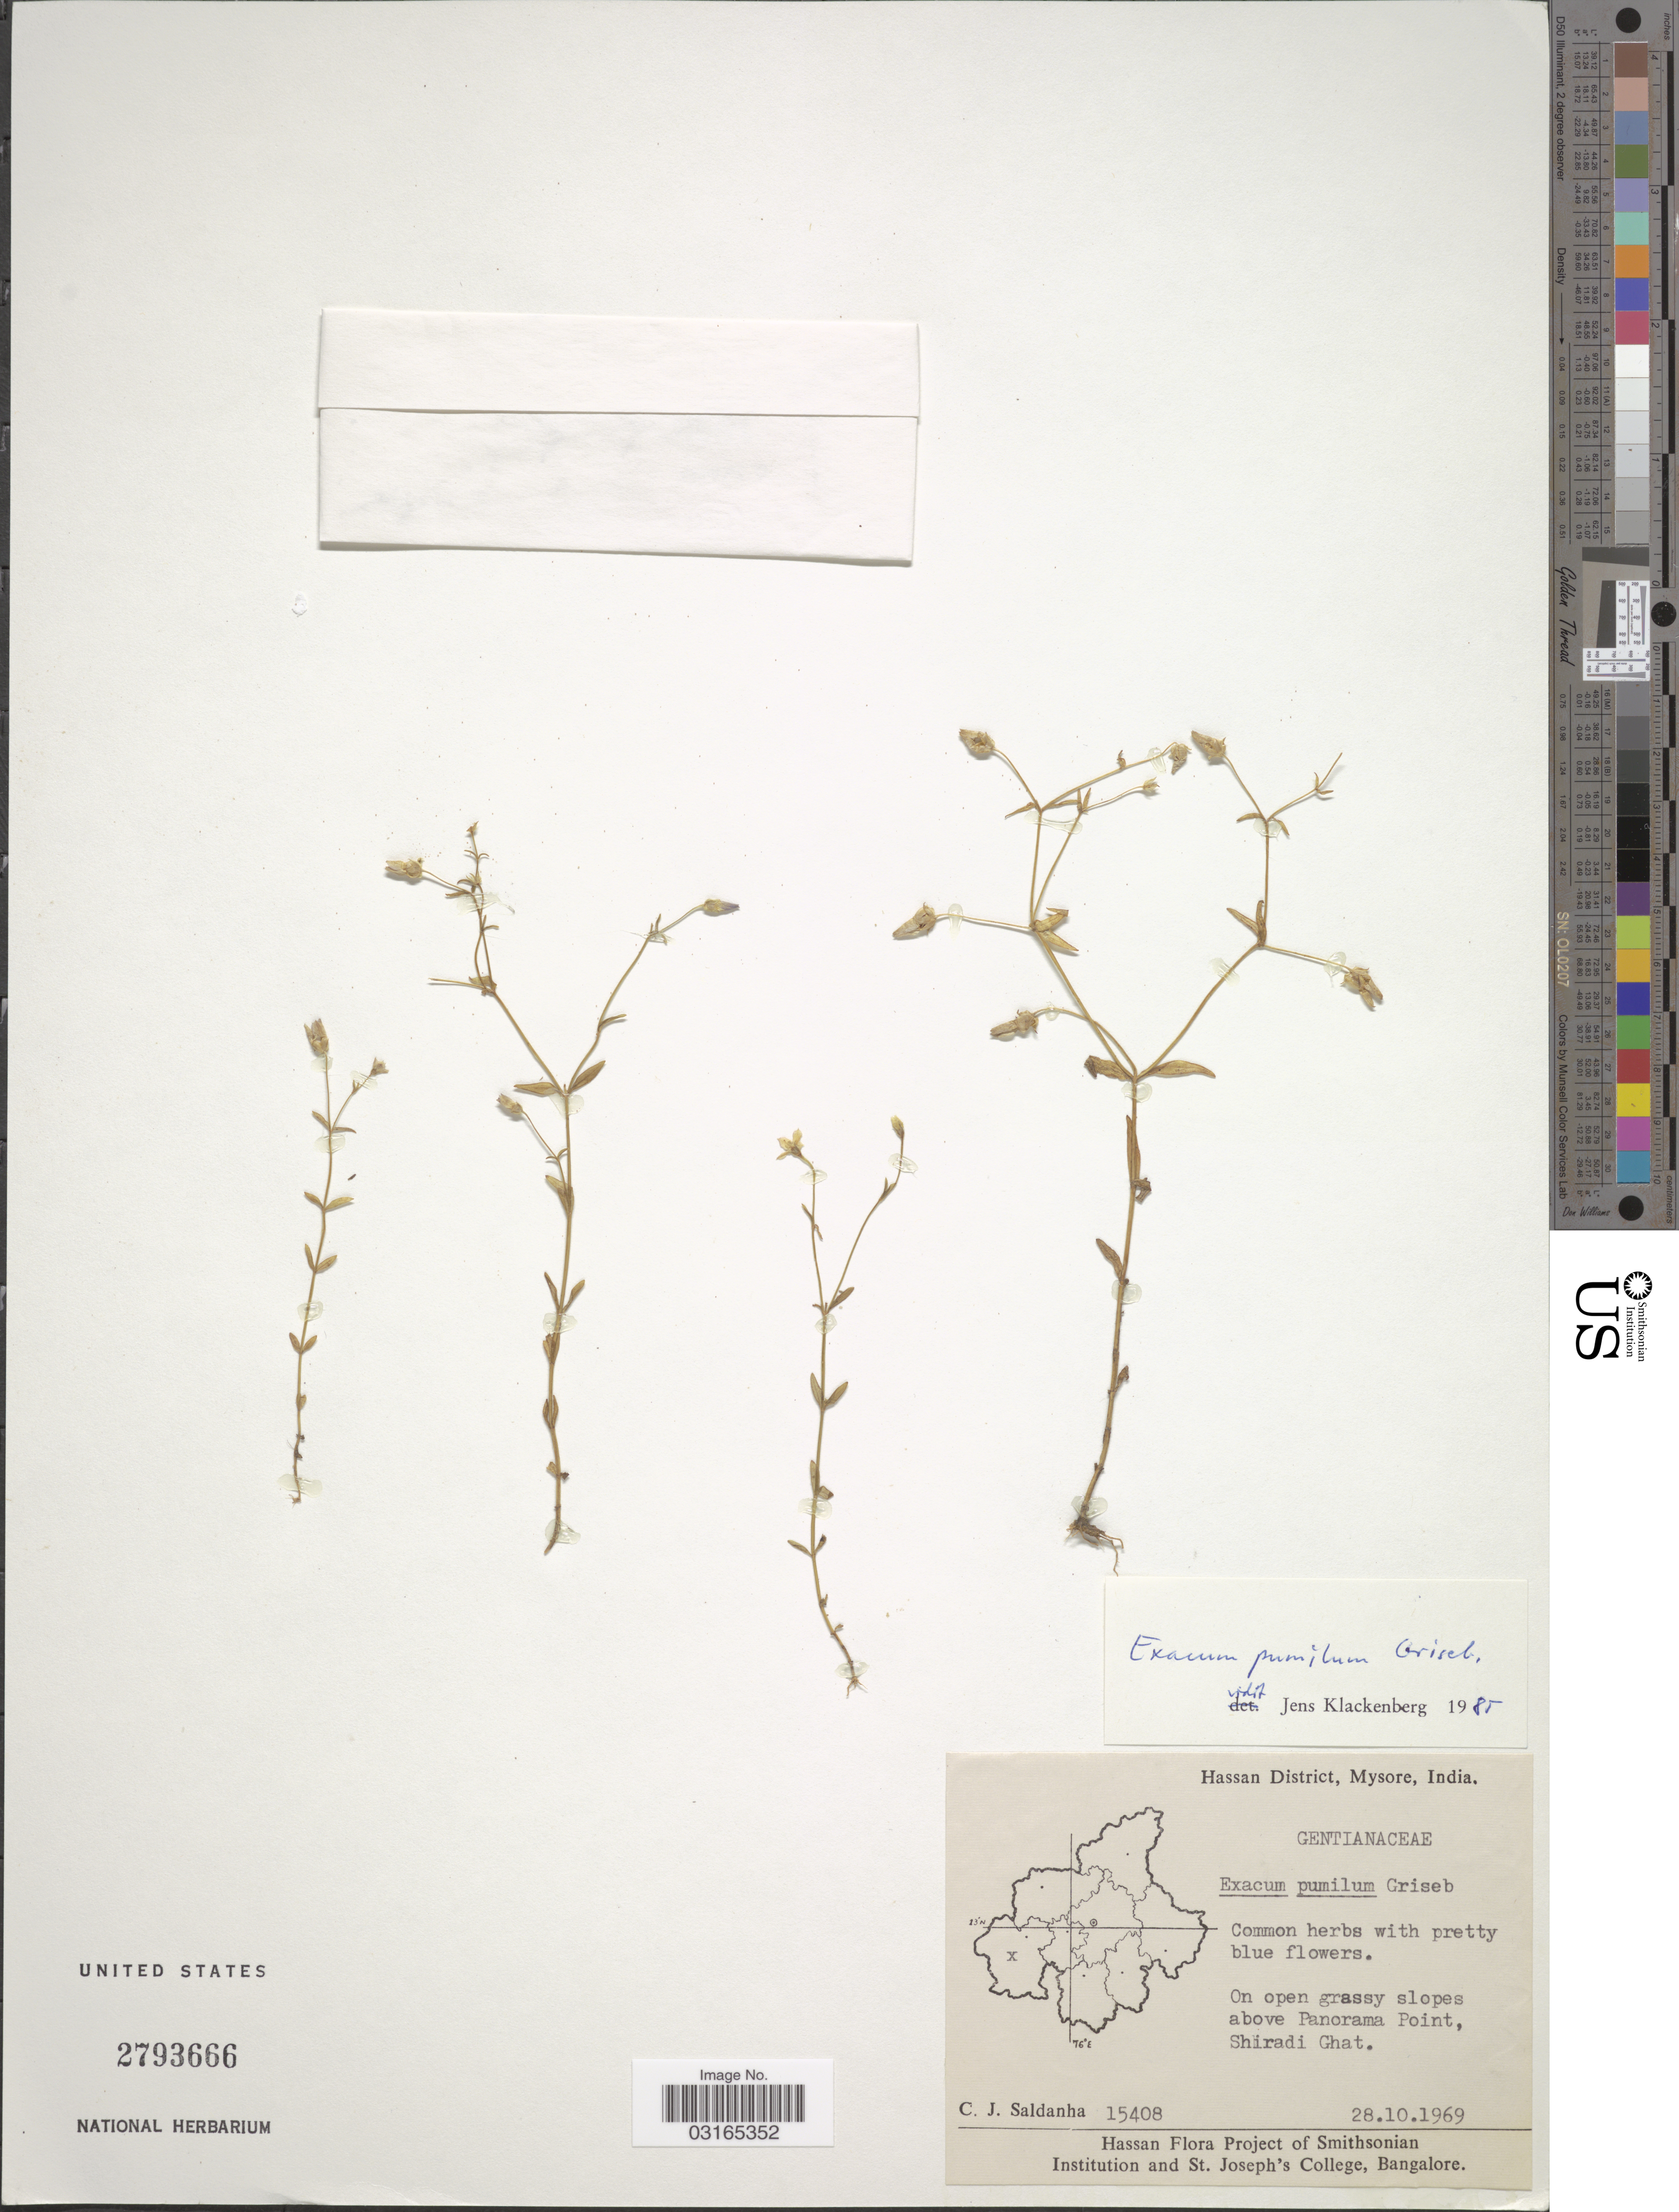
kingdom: Plantae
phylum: Tracheophyta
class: Magnoliopsida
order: Gentianales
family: Gentianaceae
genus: Exacum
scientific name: Exacum pumilum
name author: Griseb.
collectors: C. J. Saldanha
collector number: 15408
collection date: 1969-10-28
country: India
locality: Hassan District, Mysore. On open grassy slopes above Panorama Point, Shiradi Ghat.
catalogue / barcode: US 2793666